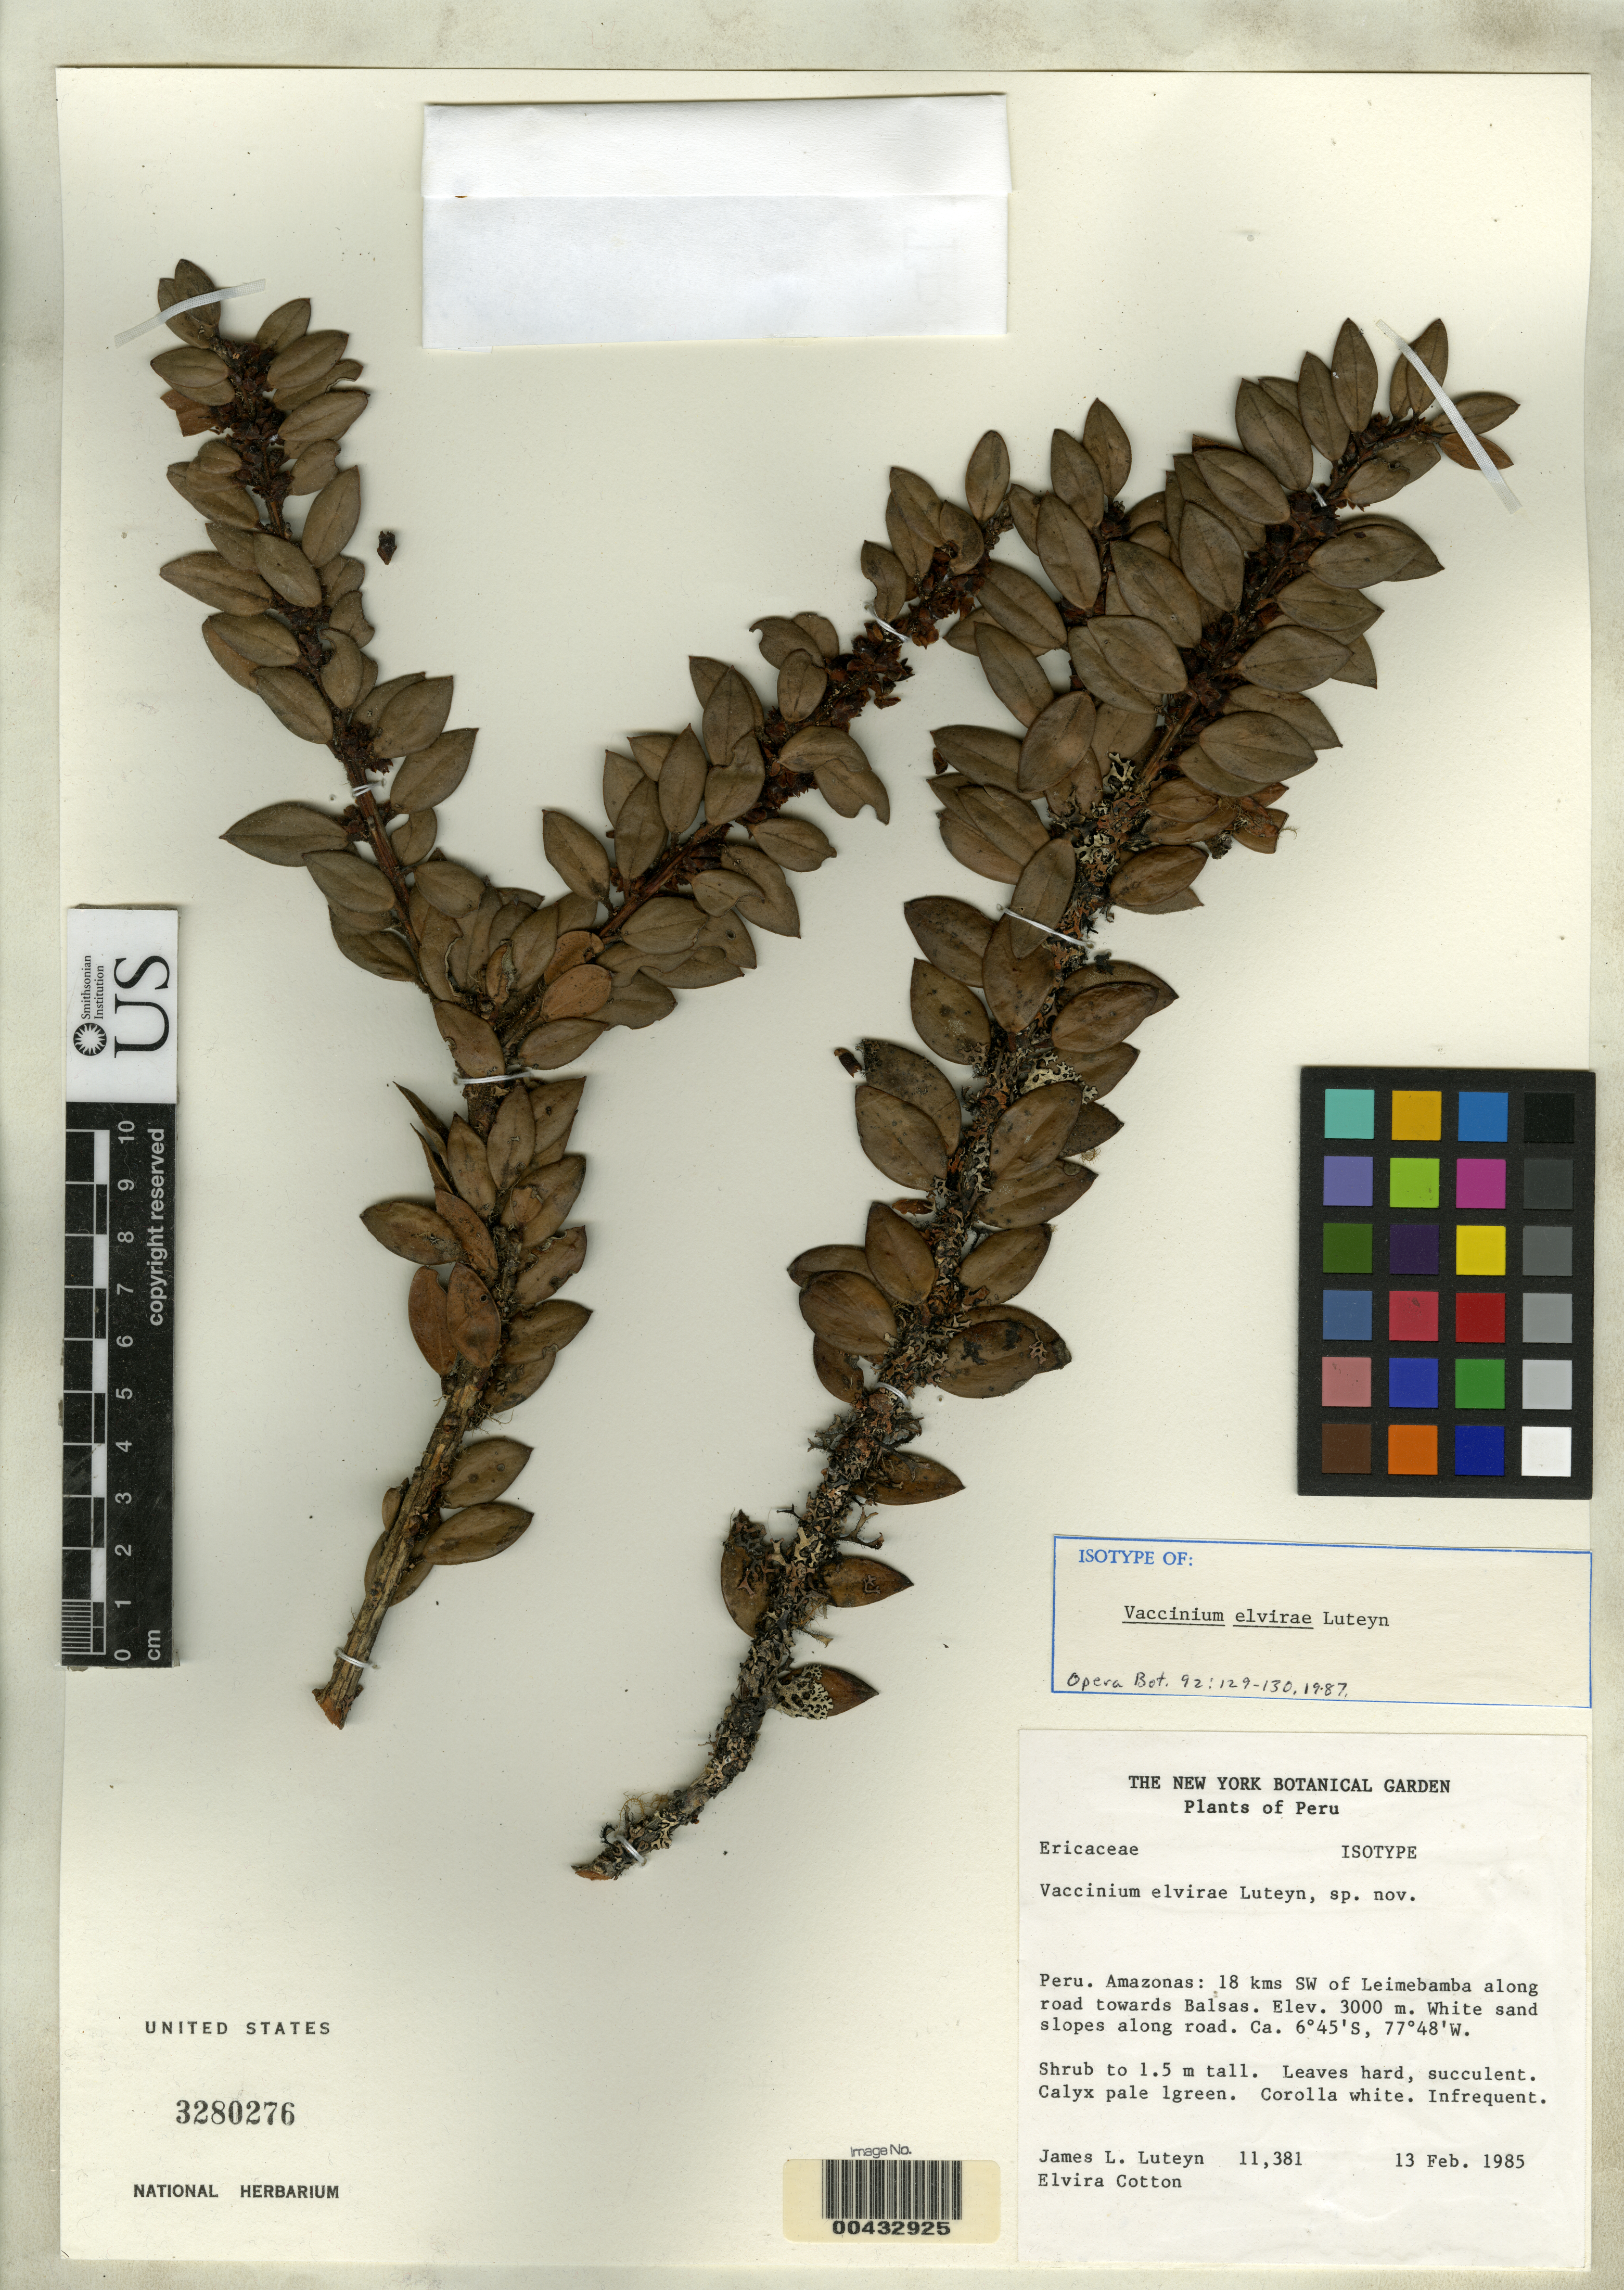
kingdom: Plantae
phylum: Tracheophyta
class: Magnoliopsida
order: Ericales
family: Ericaceae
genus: Vaccinium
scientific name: Vaccinium elvirae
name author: Luteyn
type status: Isotype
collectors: J. L. Luteyn & E. Cotton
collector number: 11381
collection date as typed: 13 Feb 1985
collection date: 1985-02-13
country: Peru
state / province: Amazonas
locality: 18 km SW of Leimebamba along road towards Balsas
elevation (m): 3000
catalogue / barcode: US 3280276